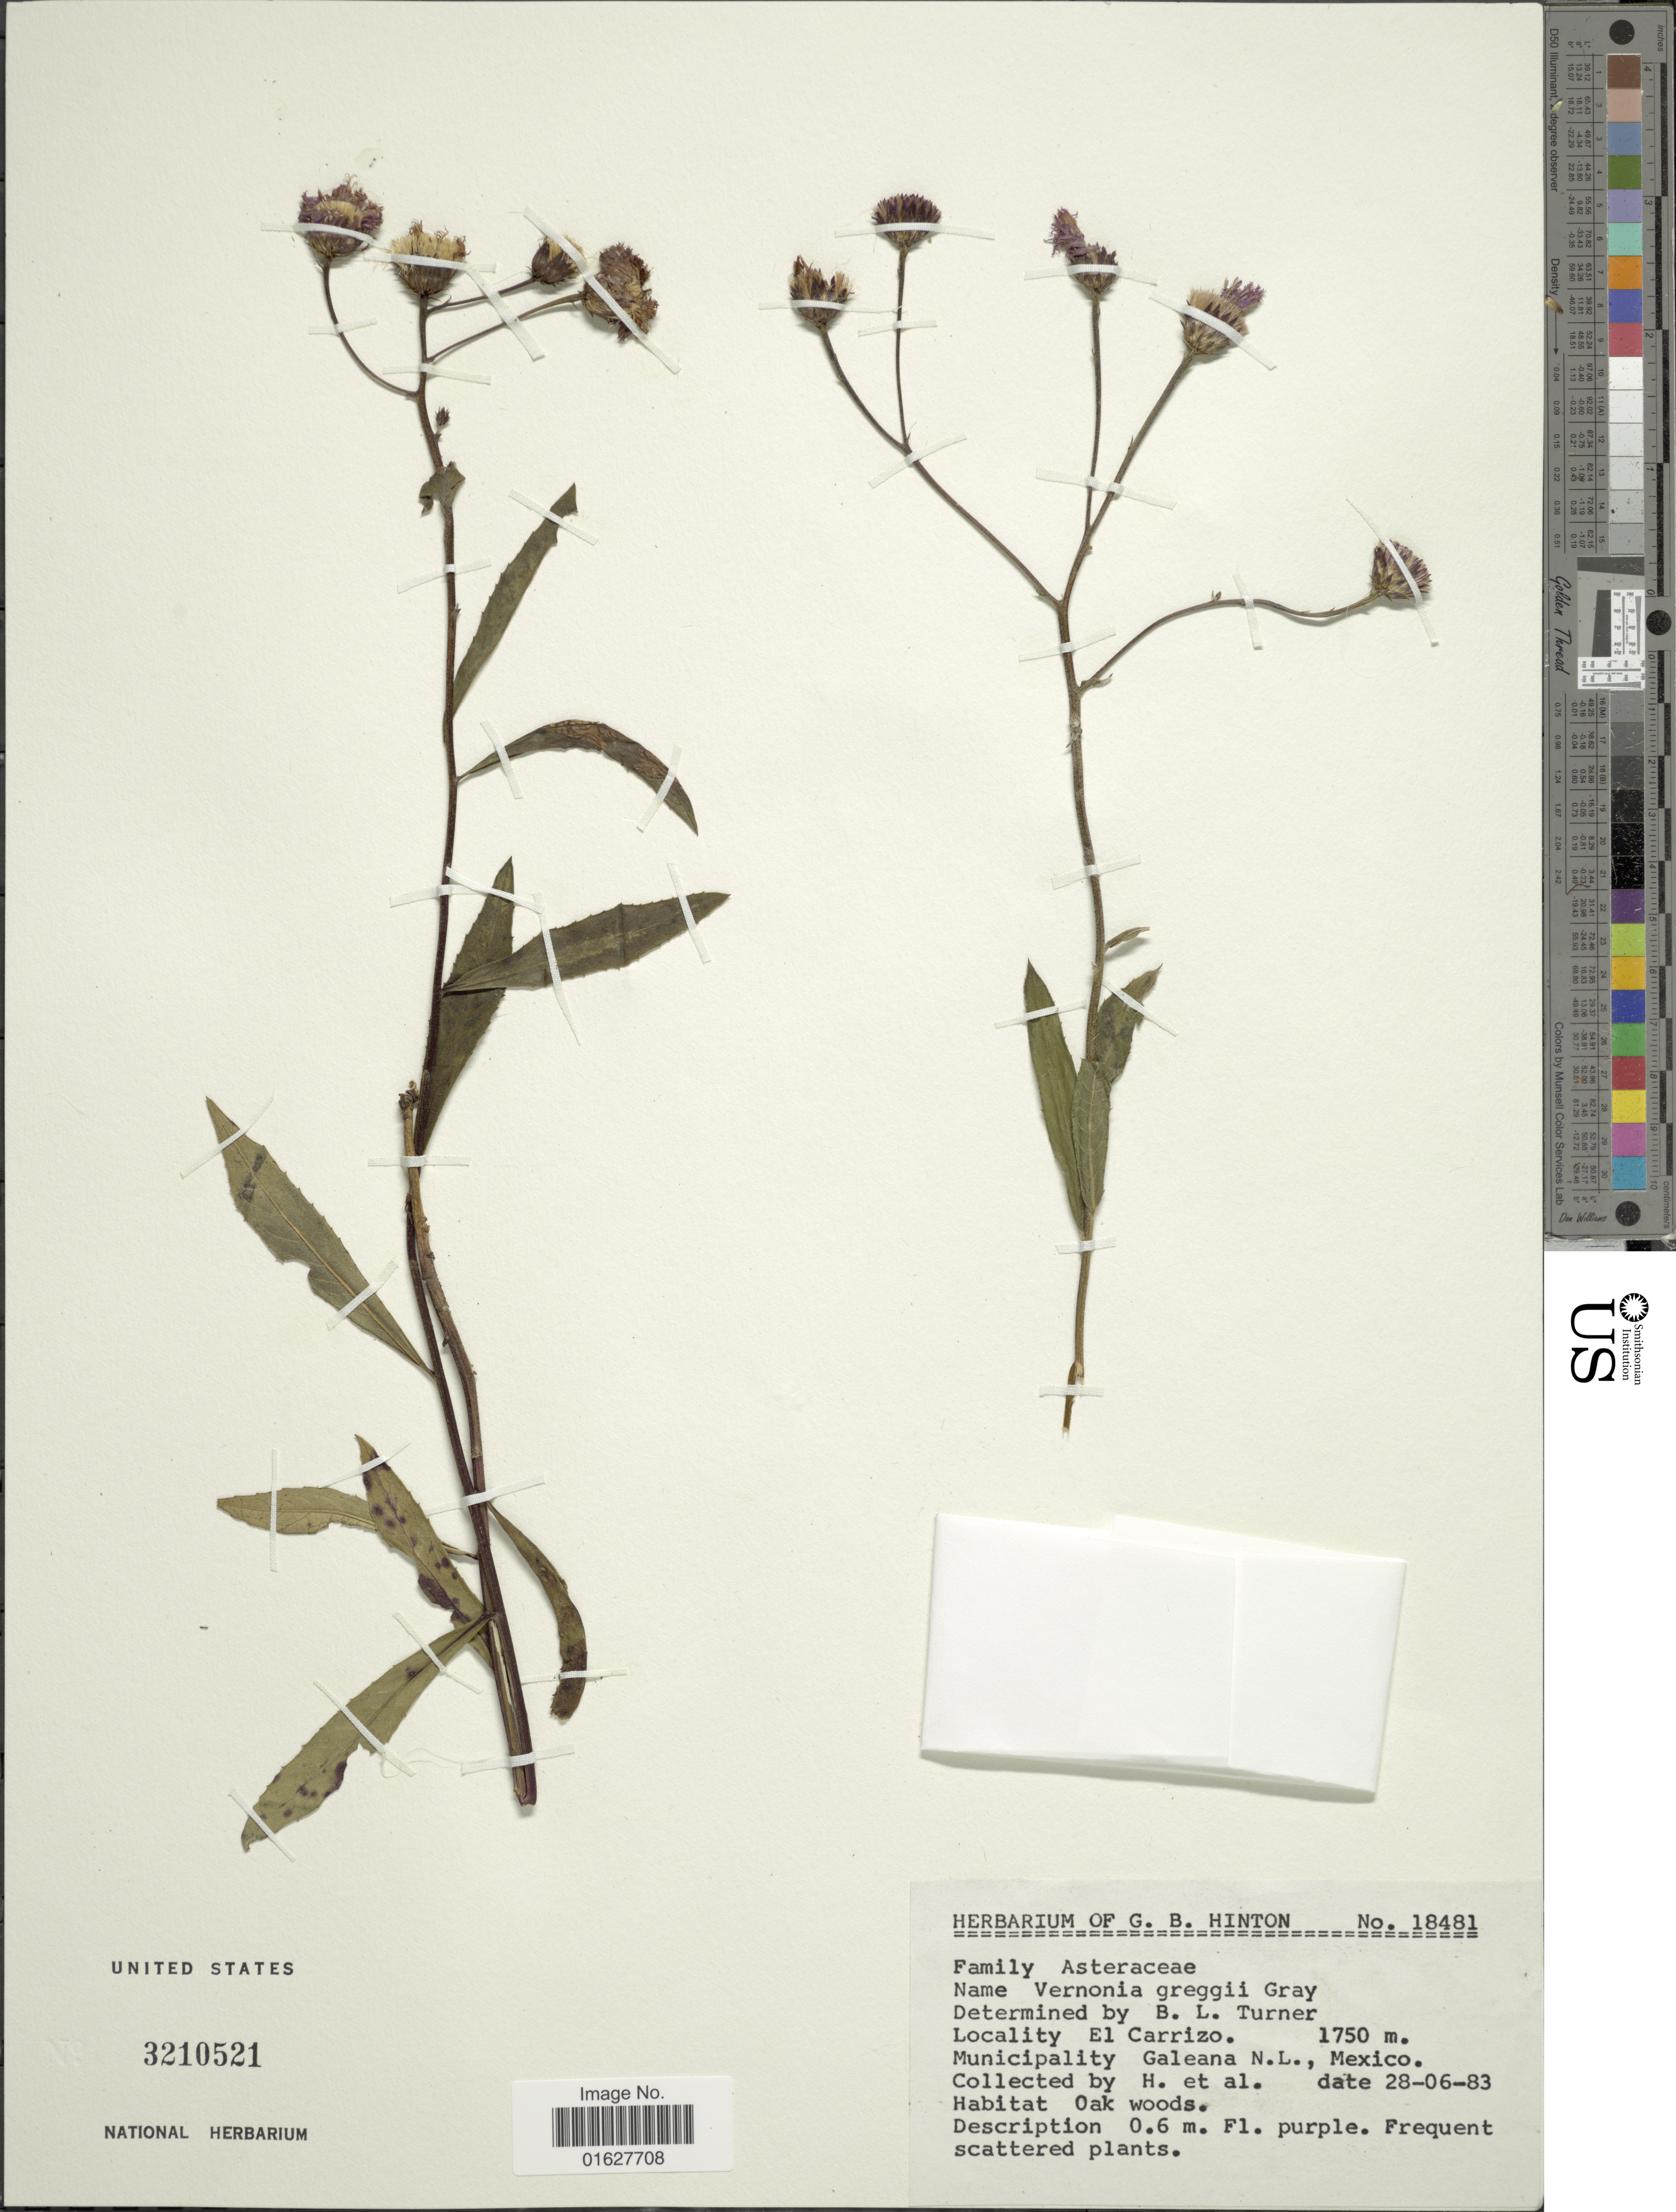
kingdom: Plantae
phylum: Tracheophyta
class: Magnoliopsida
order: Asterales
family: Asteraceae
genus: Vernonia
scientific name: Vernonia greggii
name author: A. Gray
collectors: G. B. Hinton & et al.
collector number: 18481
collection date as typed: Transcribed d/m/y: 28/6/83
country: Mexico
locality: El Carrizo. Municipality Galeana N. L., EMxico.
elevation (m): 1750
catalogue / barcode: US 3210521